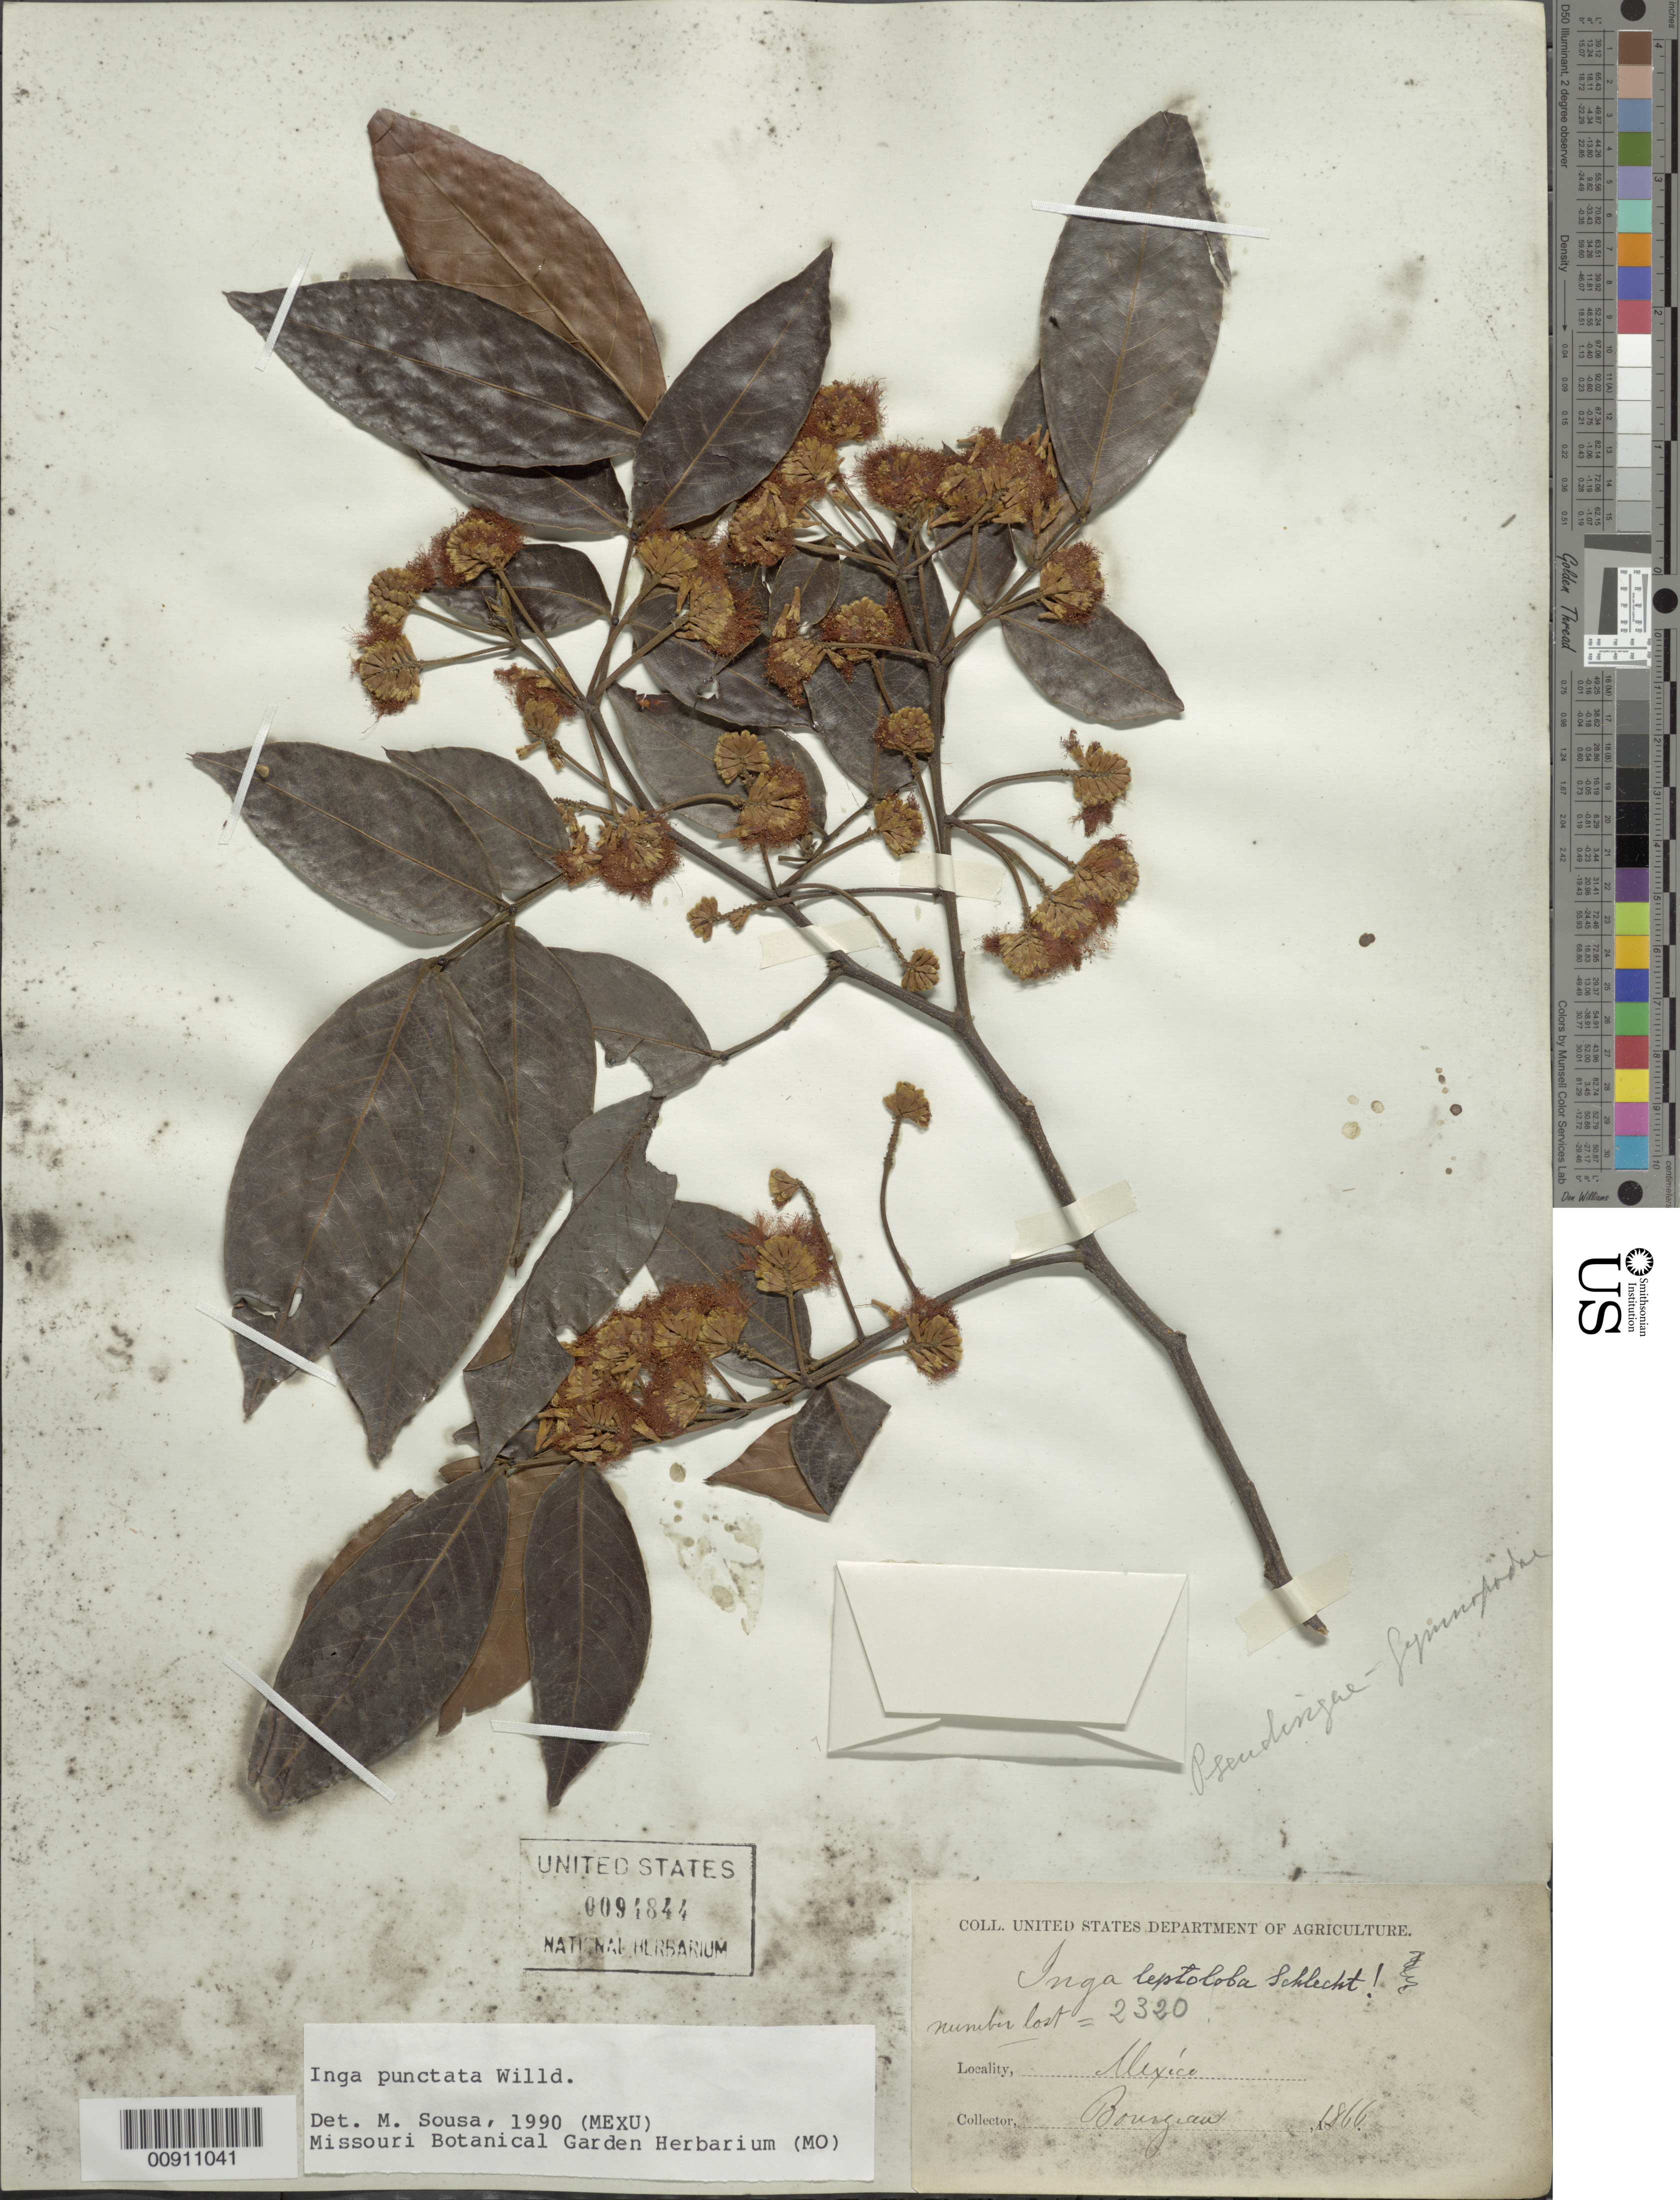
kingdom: Plantae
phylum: Tracheophyta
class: Magnoliopsida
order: Fabales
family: Fabaceae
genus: Inga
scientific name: Inga punctata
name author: Willd.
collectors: E. Bourgeau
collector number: Number lost = 2320!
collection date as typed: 1866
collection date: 1866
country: Mexico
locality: Mexico.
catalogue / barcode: US 94844